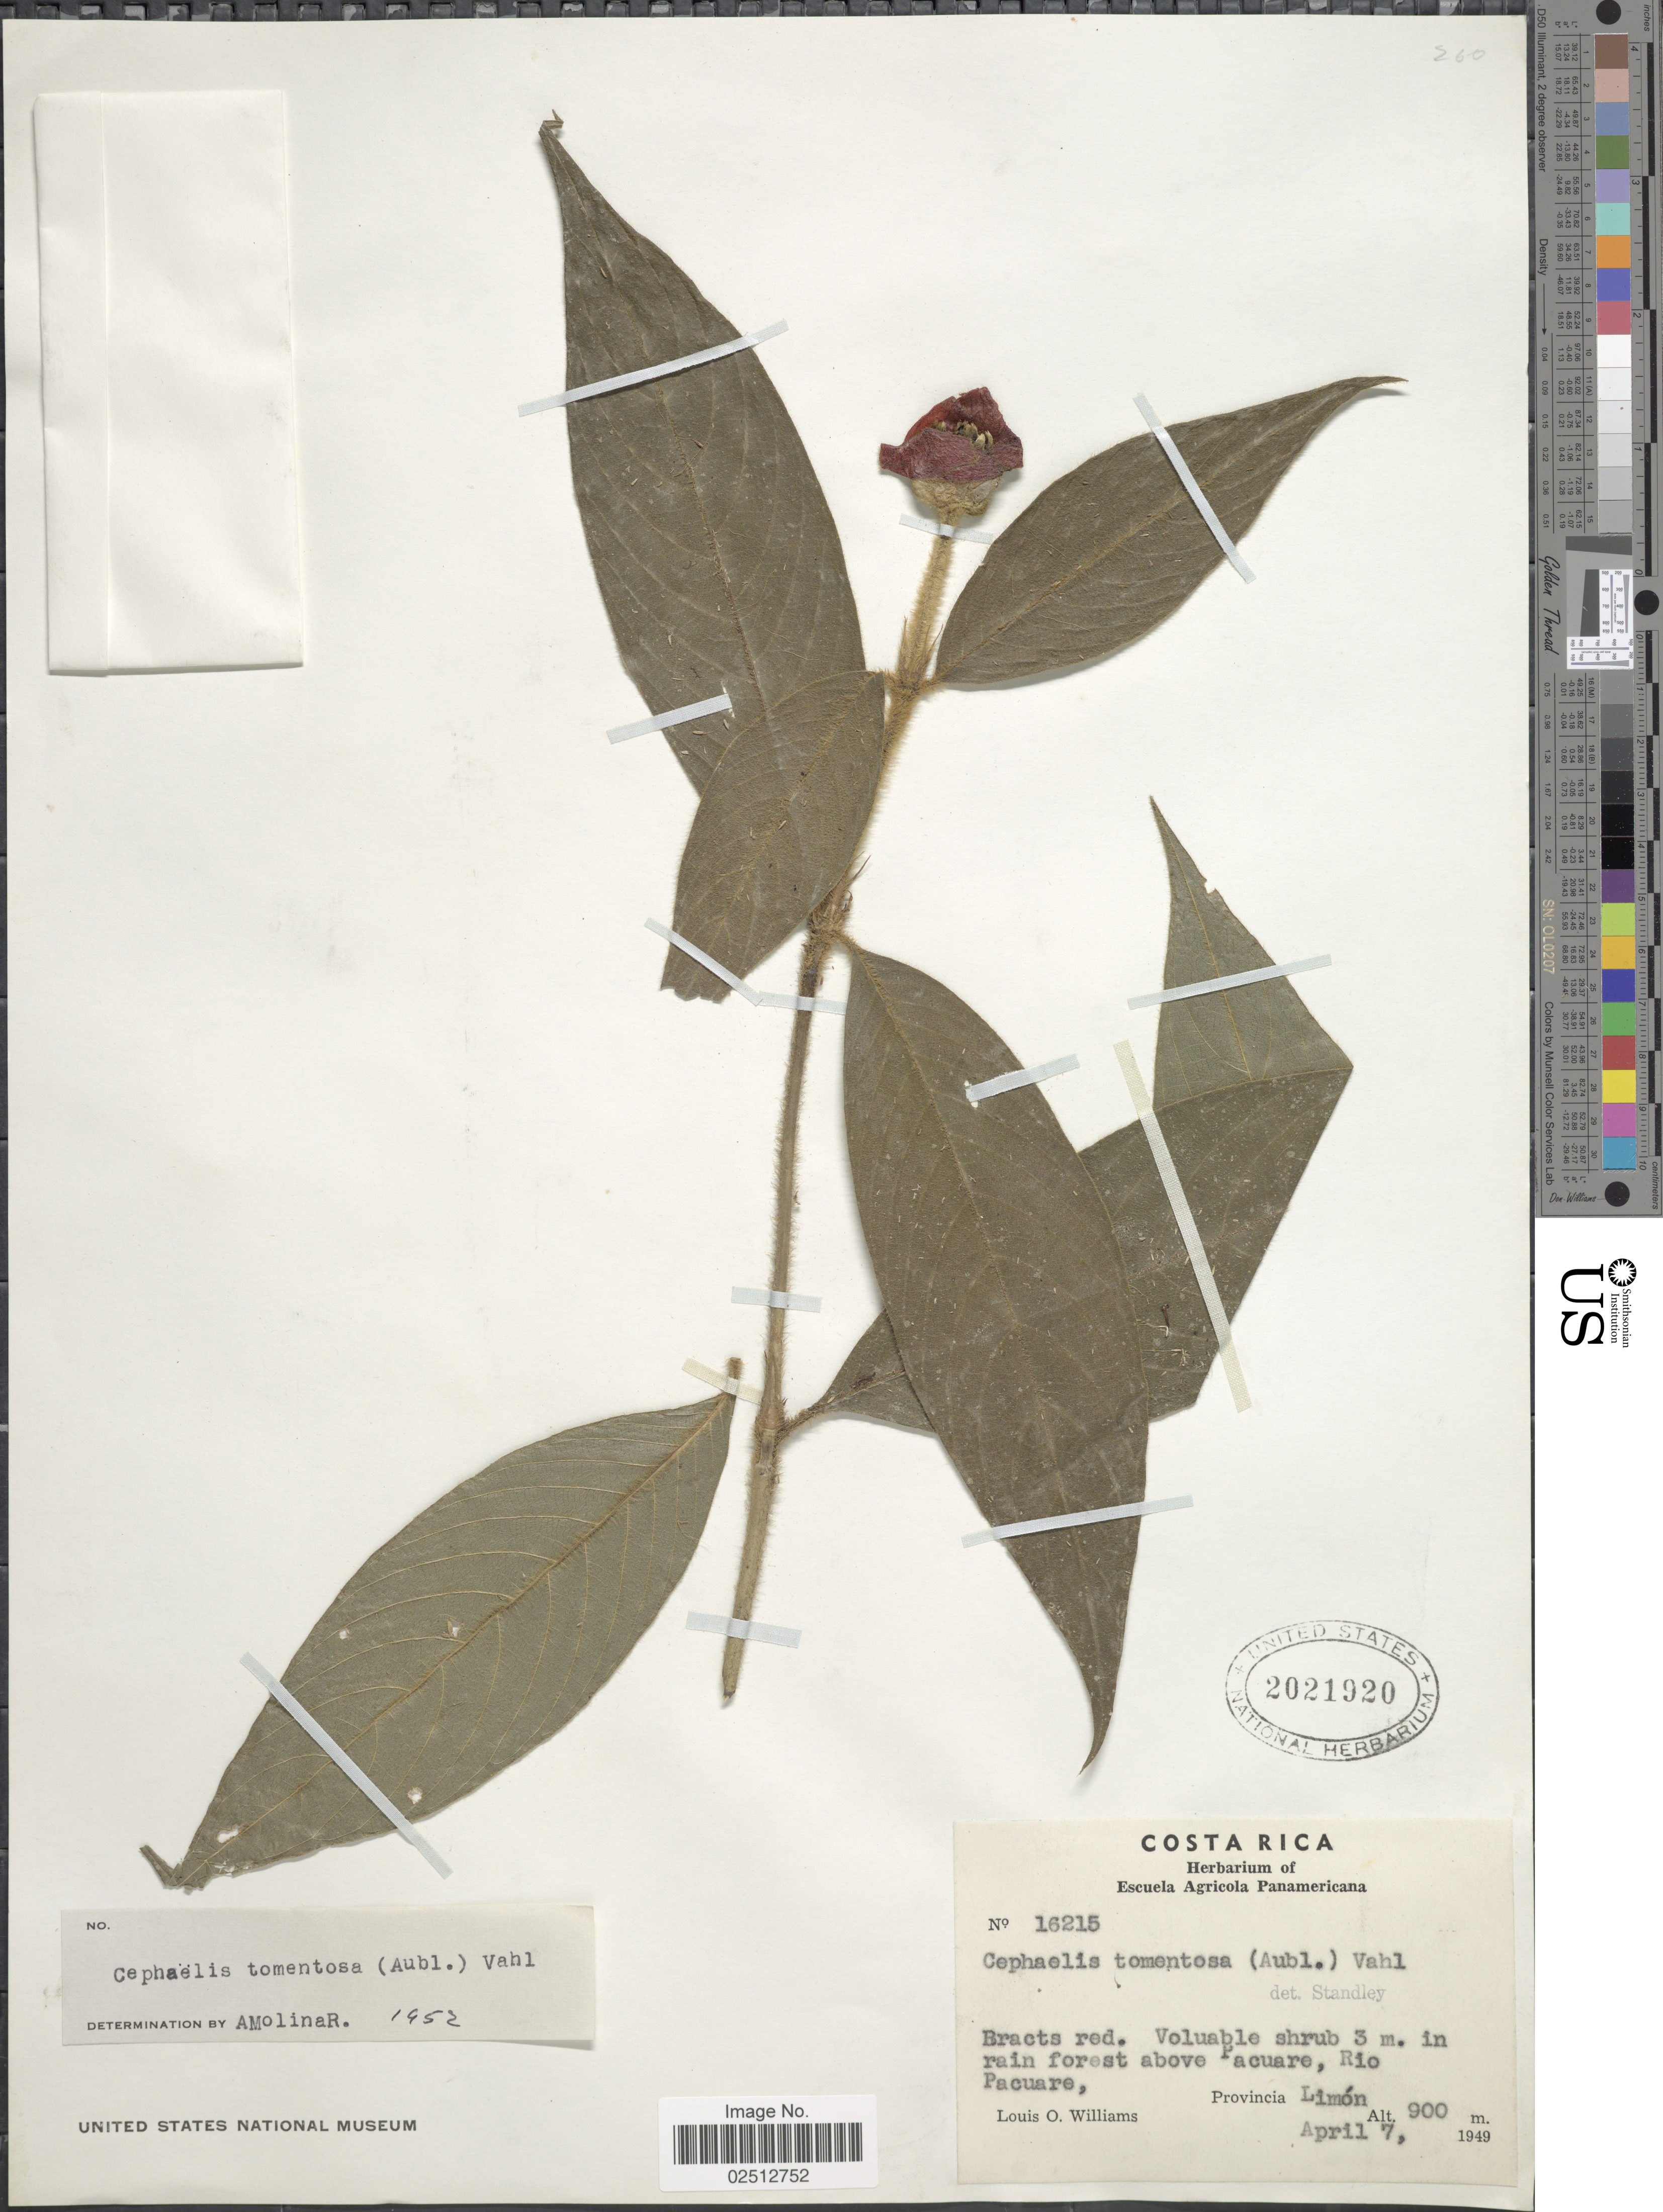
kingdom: Plantae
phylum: Tracheophyta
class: Magnoliopsida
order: Gentianales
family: Rubiaceae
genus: Psychotria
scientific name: Psychotria poeppigiana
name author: Müll. Arg.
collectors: L. O. Williams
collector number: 16215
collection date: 1949-04-07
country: Costa Rica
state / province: Limón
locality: In rain forest above Pacuare, Rio Pacuare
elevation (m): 900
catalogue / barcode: US 2021920